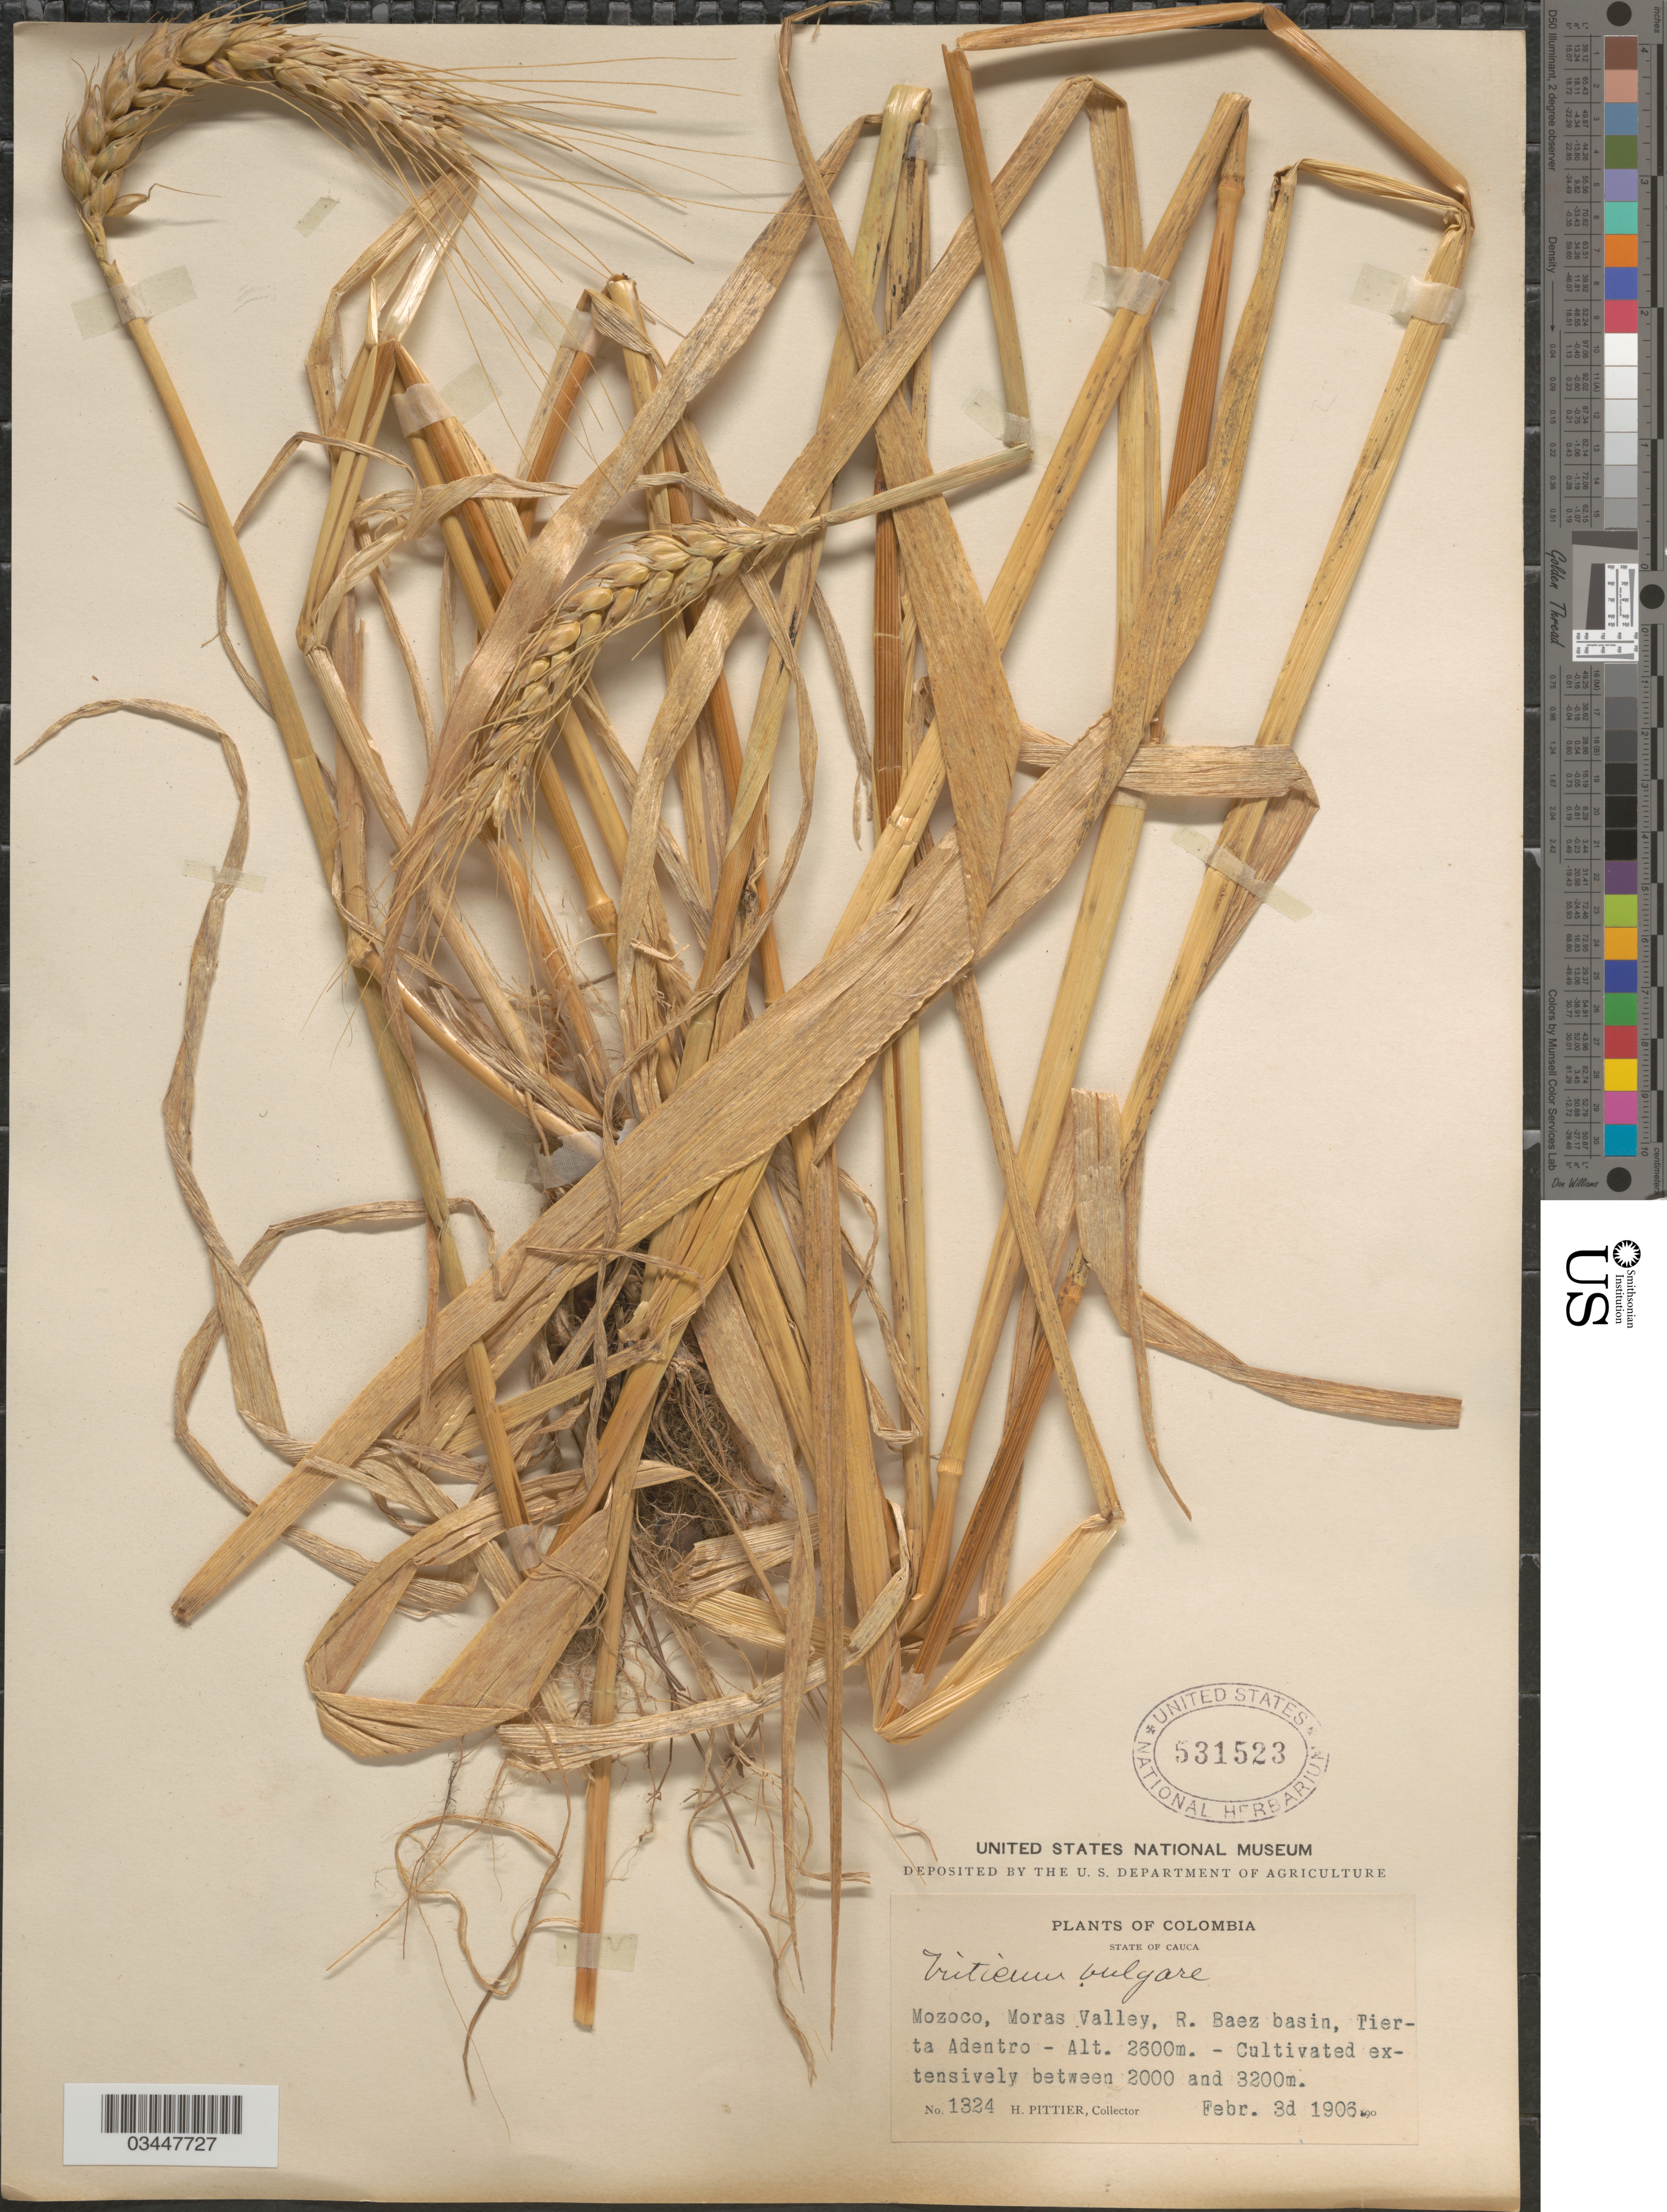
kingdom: Plantae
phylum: Tracheophyta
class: Liliopsida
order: Poales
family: Poaceae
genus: Triticum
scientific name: Triticum aestivum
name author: L.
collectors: H. F. Pittier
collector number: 1324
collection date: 1906-02-03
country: Colombia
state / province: Cauca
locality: Mozoco, Moras Valley, R. Baez basin, Tierta Adentro - Cultivated extensively between 2000 and 3200m.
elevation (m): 2600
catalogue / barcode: US 531523